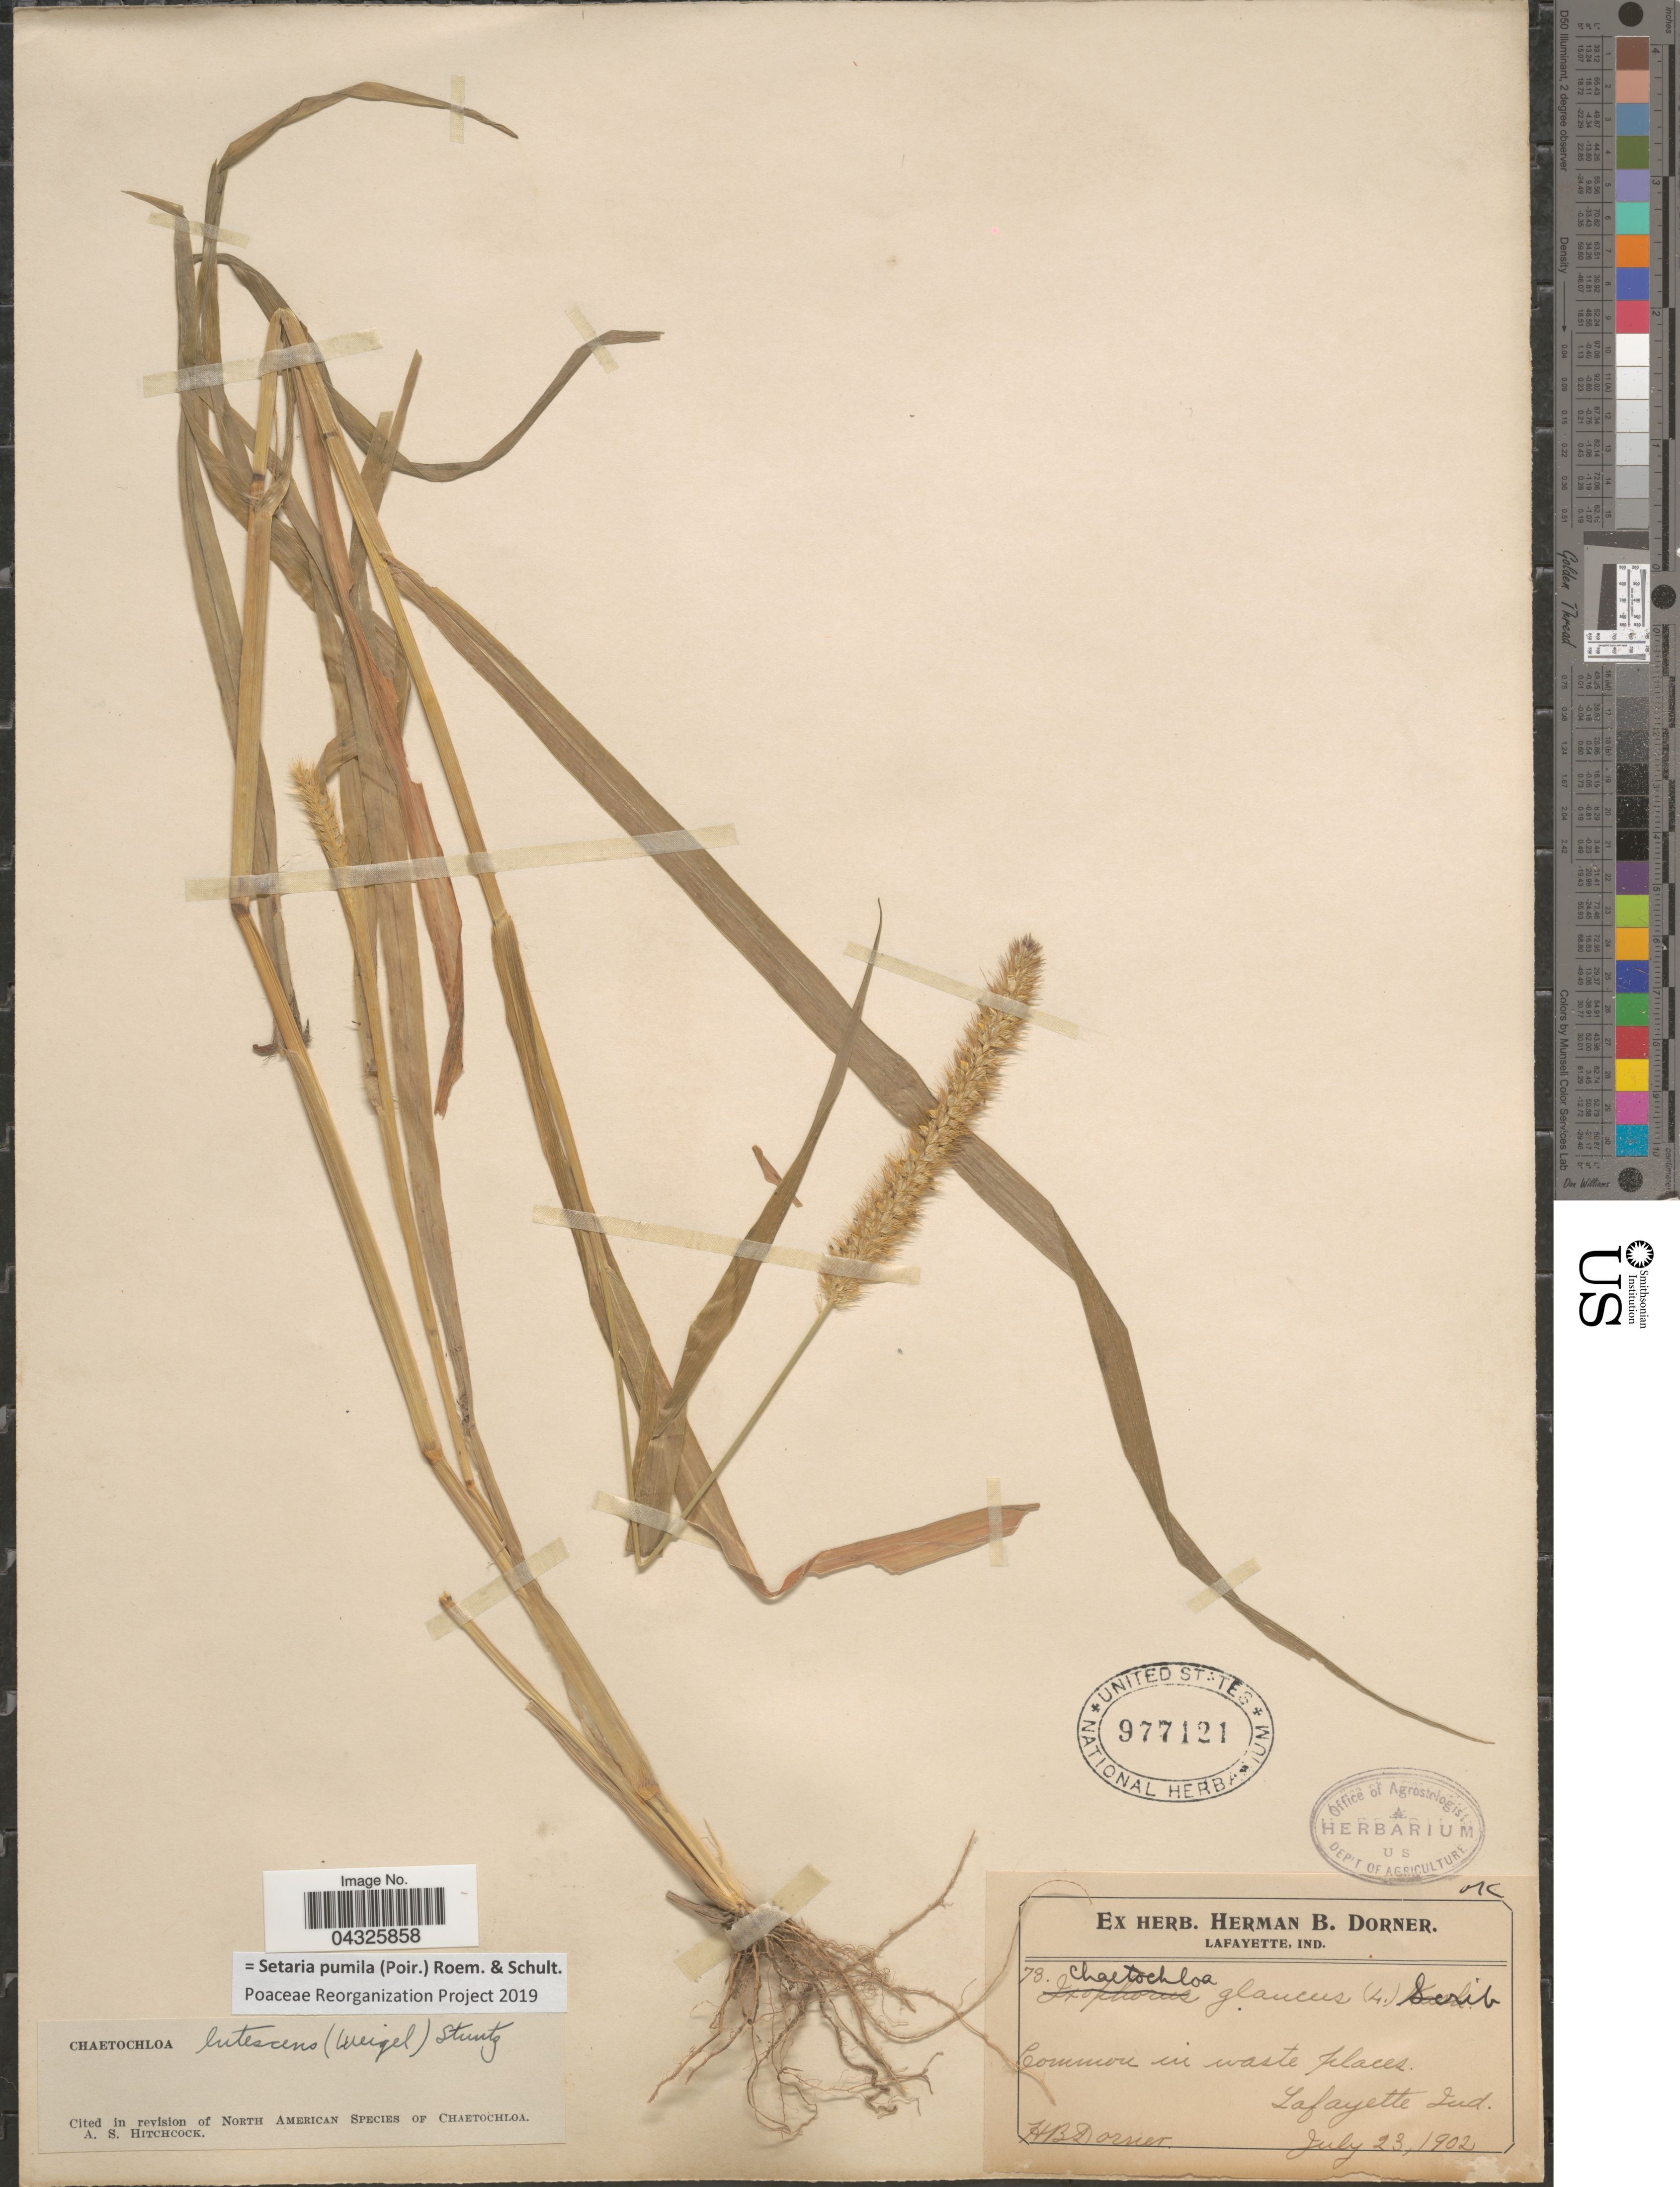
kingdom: Plantae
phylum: Tracheophyta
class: Liliopsida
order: Poales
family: Poaceae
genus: Setaria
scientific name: Setaria pumila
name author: (Poir.) Roem. & Schult.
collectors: H. Dorner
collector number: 73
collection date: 1902-07-23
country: United States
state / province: Indiana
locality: Lafayette.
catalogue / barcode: US 977121